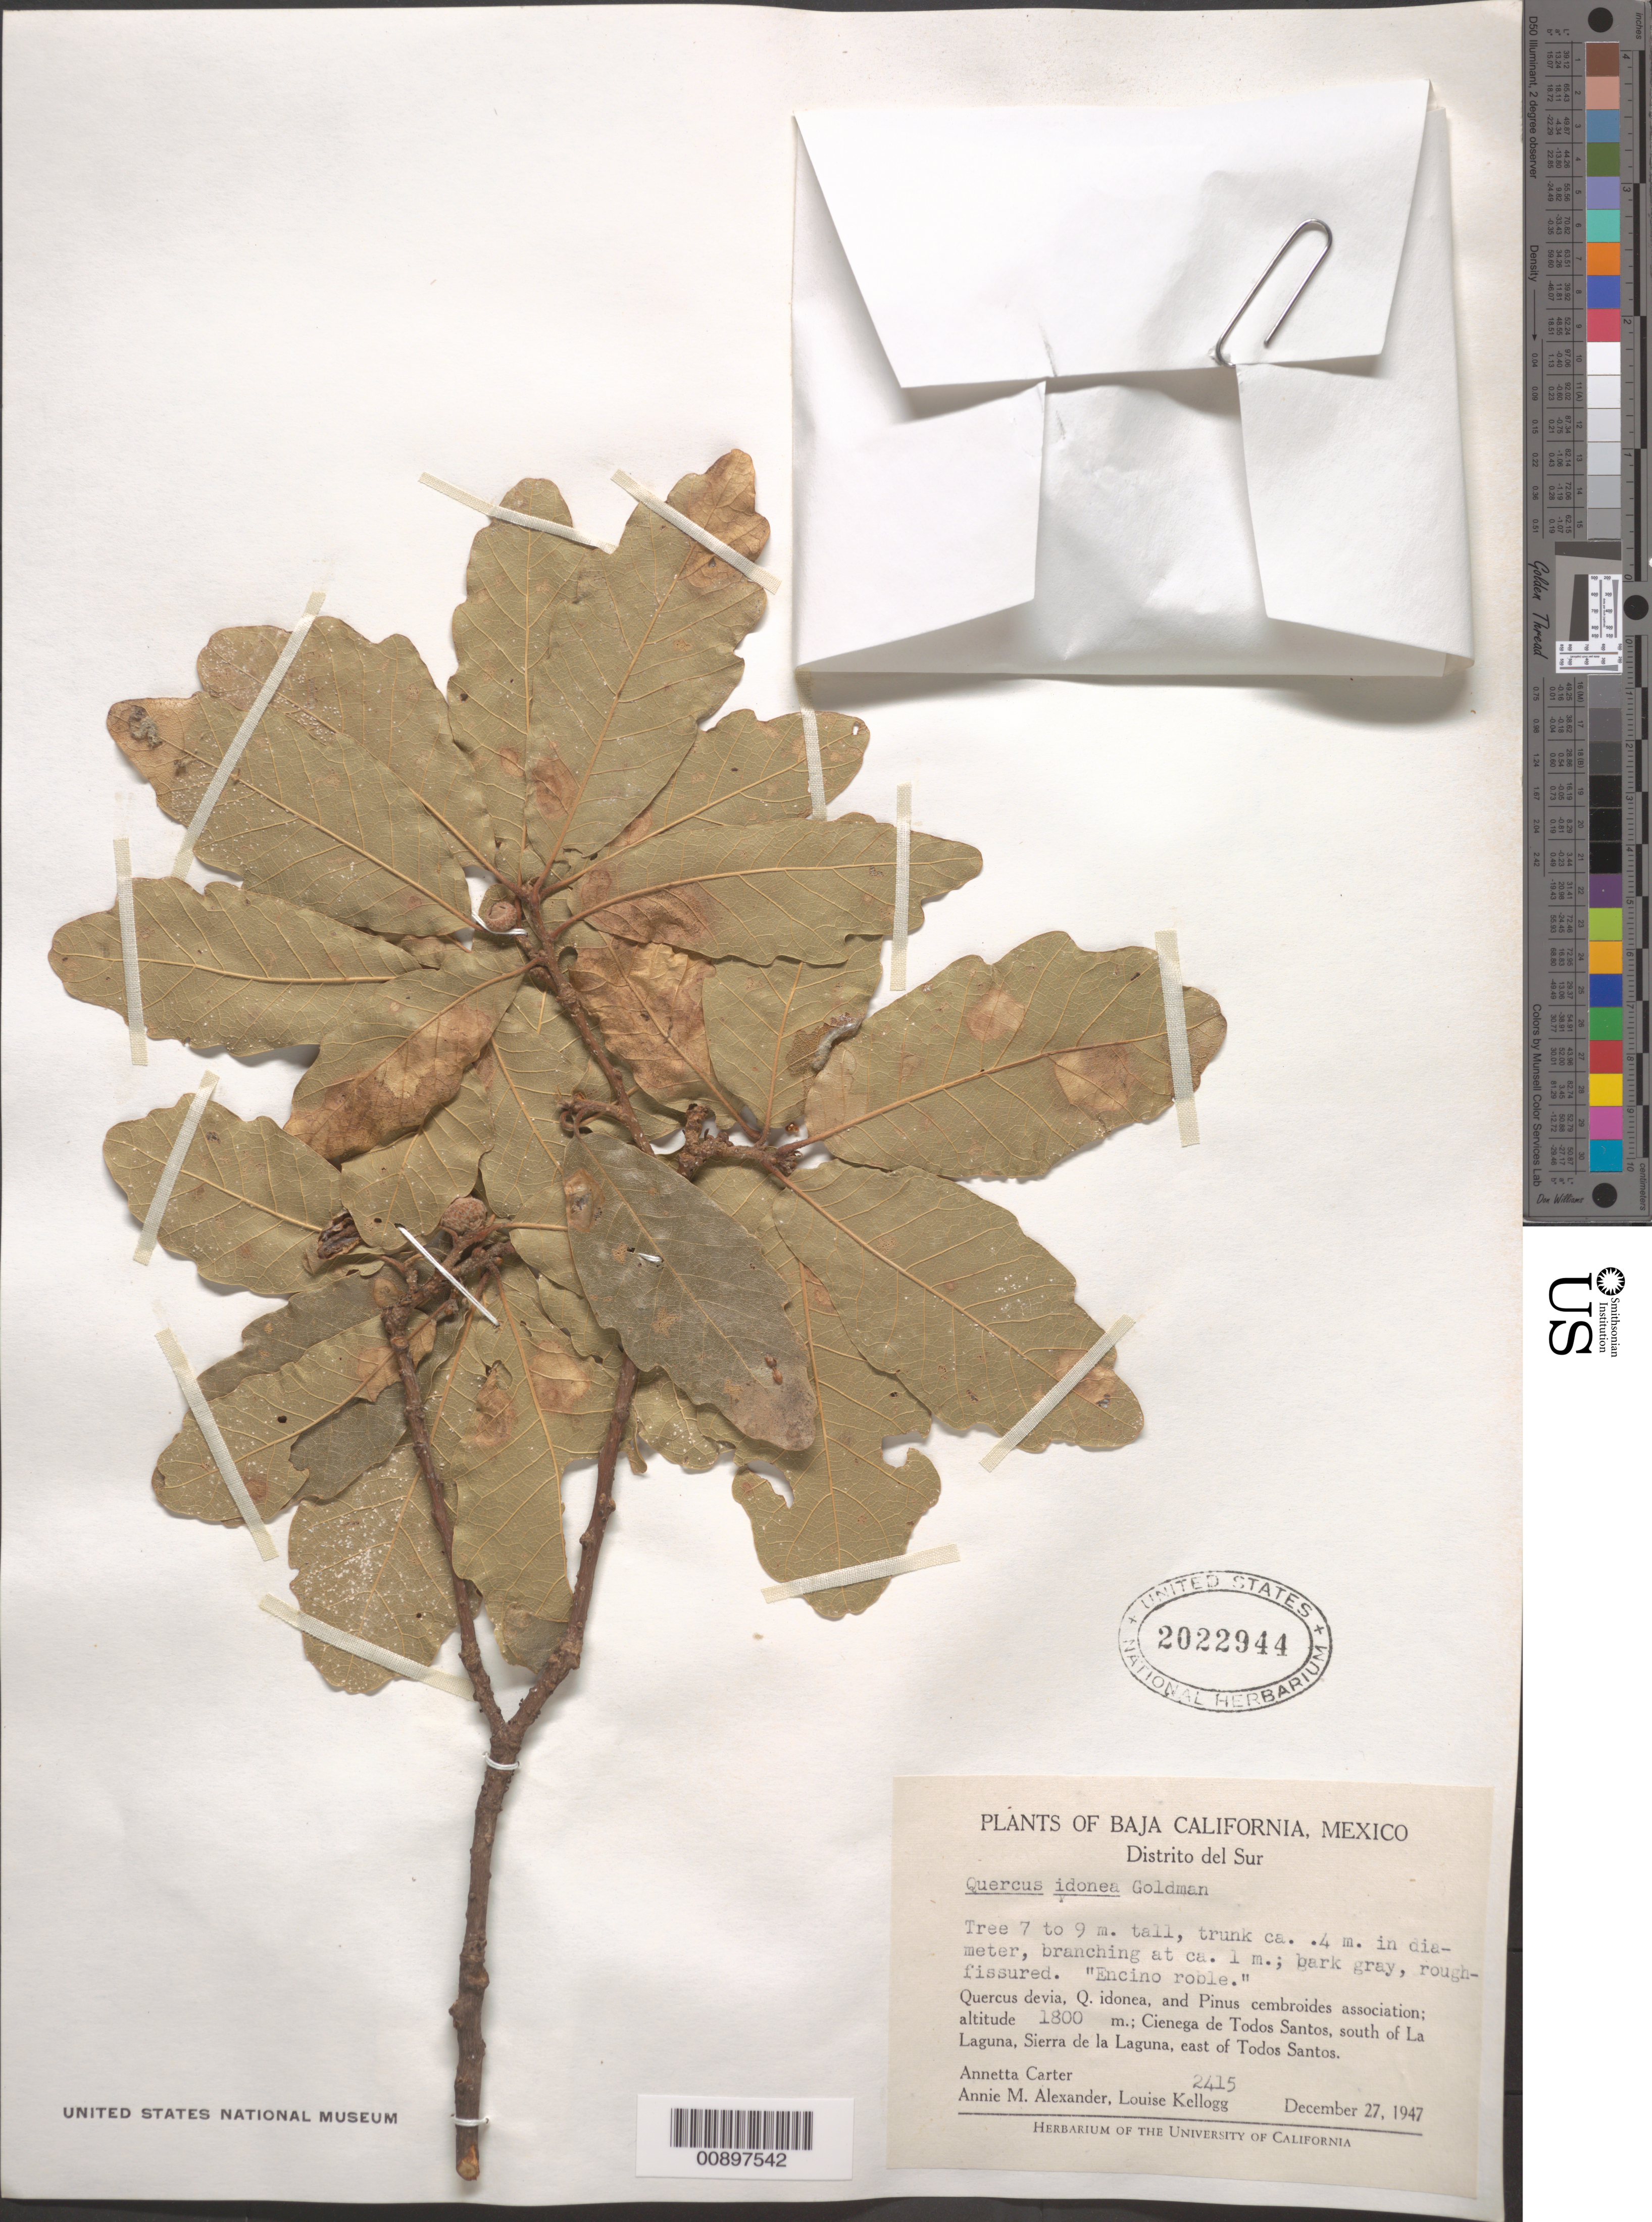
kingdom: Plantae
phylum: Tracheophyta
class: Magnoliopsida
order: Fagales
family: Fagaceae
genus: Quercus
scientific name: Quercus idonea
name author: Goldman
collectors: A. Carter, A. M. Alexander & L. Kellogg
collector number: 2415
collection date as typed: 27 Dec 1947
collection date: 1947-12-27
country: Mexico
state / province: Baja California Sur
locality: Ciénega de Todos Santos, south of La Laguna, Sierra de la Laguna, east of Todos Santos. Baja California Distrito del Sur.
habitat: Quercus devia, Q. idonea, and Pinus cembroides association.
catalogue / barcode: US 2022944